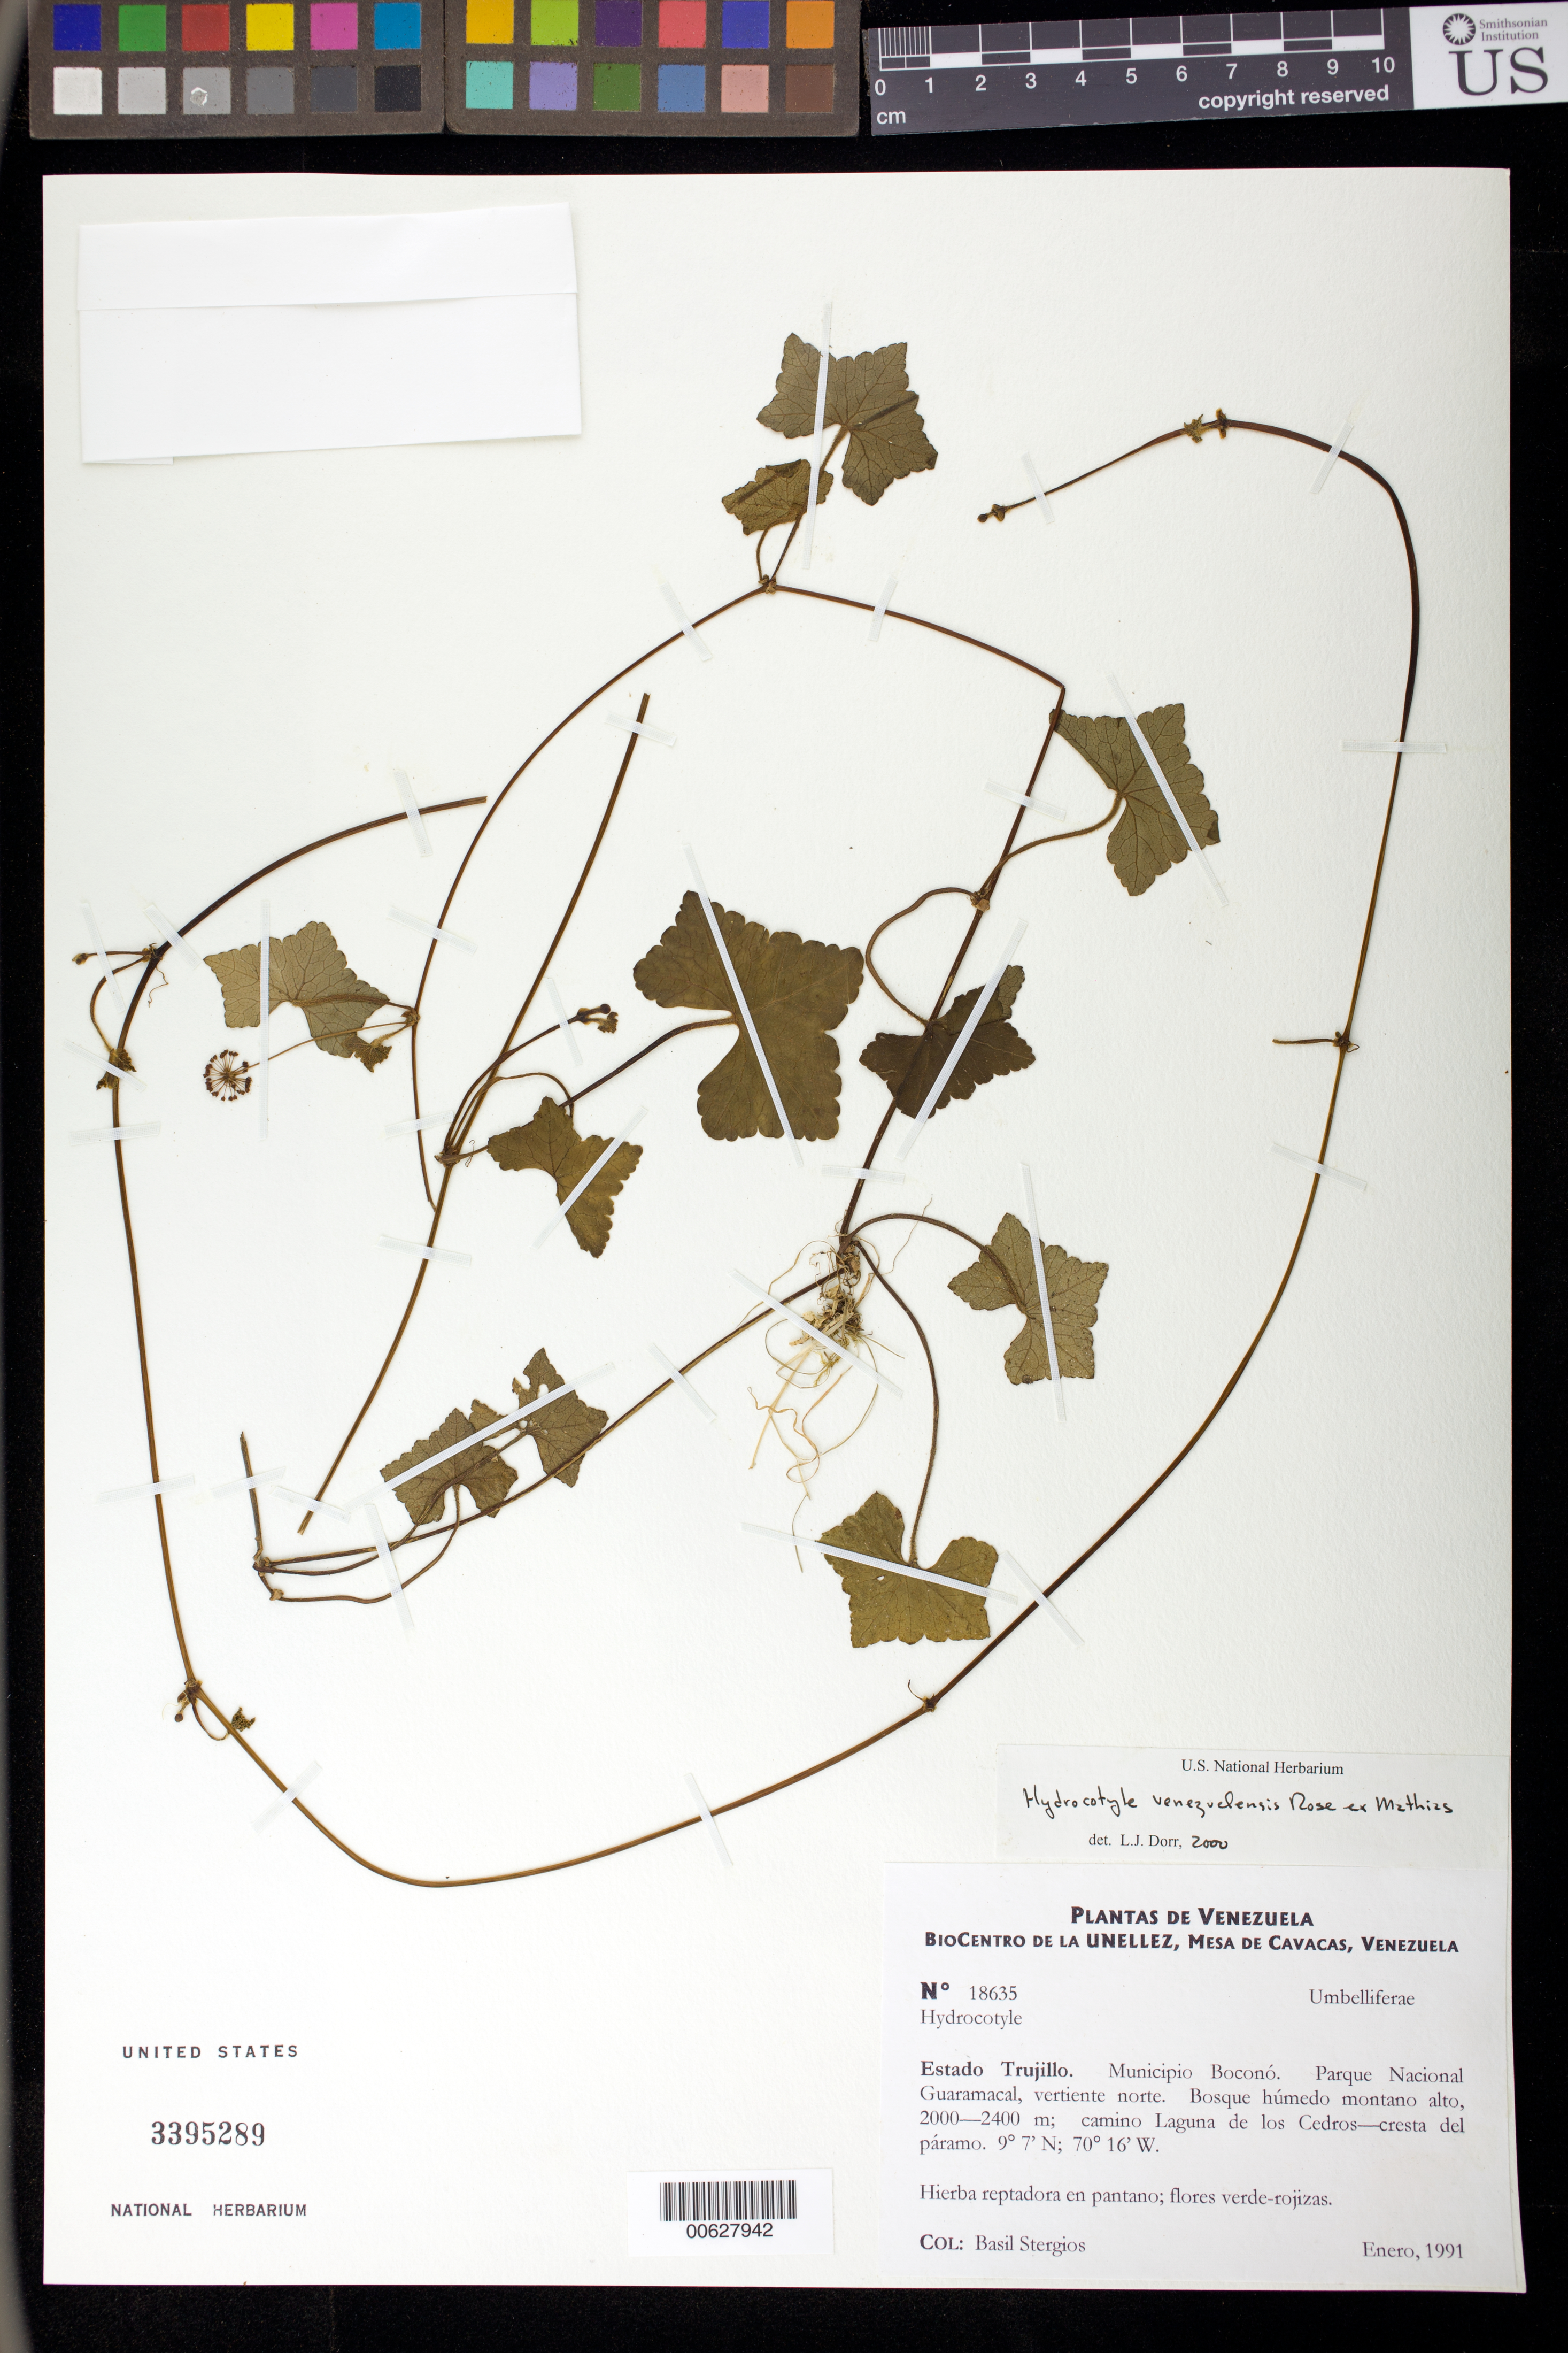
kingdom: Plantae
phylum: Tracheophyta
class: Magnoliopsida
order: Apiales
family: Araliaceae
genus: Hydrocotyle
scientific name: Hydrocotyle venezuelensis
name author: Rose ex Mathias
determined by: Dorr, L. J., (BOT), Smithsonian Institution - National Museum of Natural History (UNITED STATES)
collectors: B. G. Stergios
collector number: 18635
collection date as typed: Jan 1991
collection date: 1991-01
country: Venezuela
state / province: Trujillo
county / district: Boconó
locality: Parque Nacional Guaramacal, vertiente N, camino laguna de los Cedros-cresta del páramo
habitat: Bosque húmedo montano alto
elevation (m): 2000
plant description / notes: PORT, US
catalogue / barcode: US 3395289